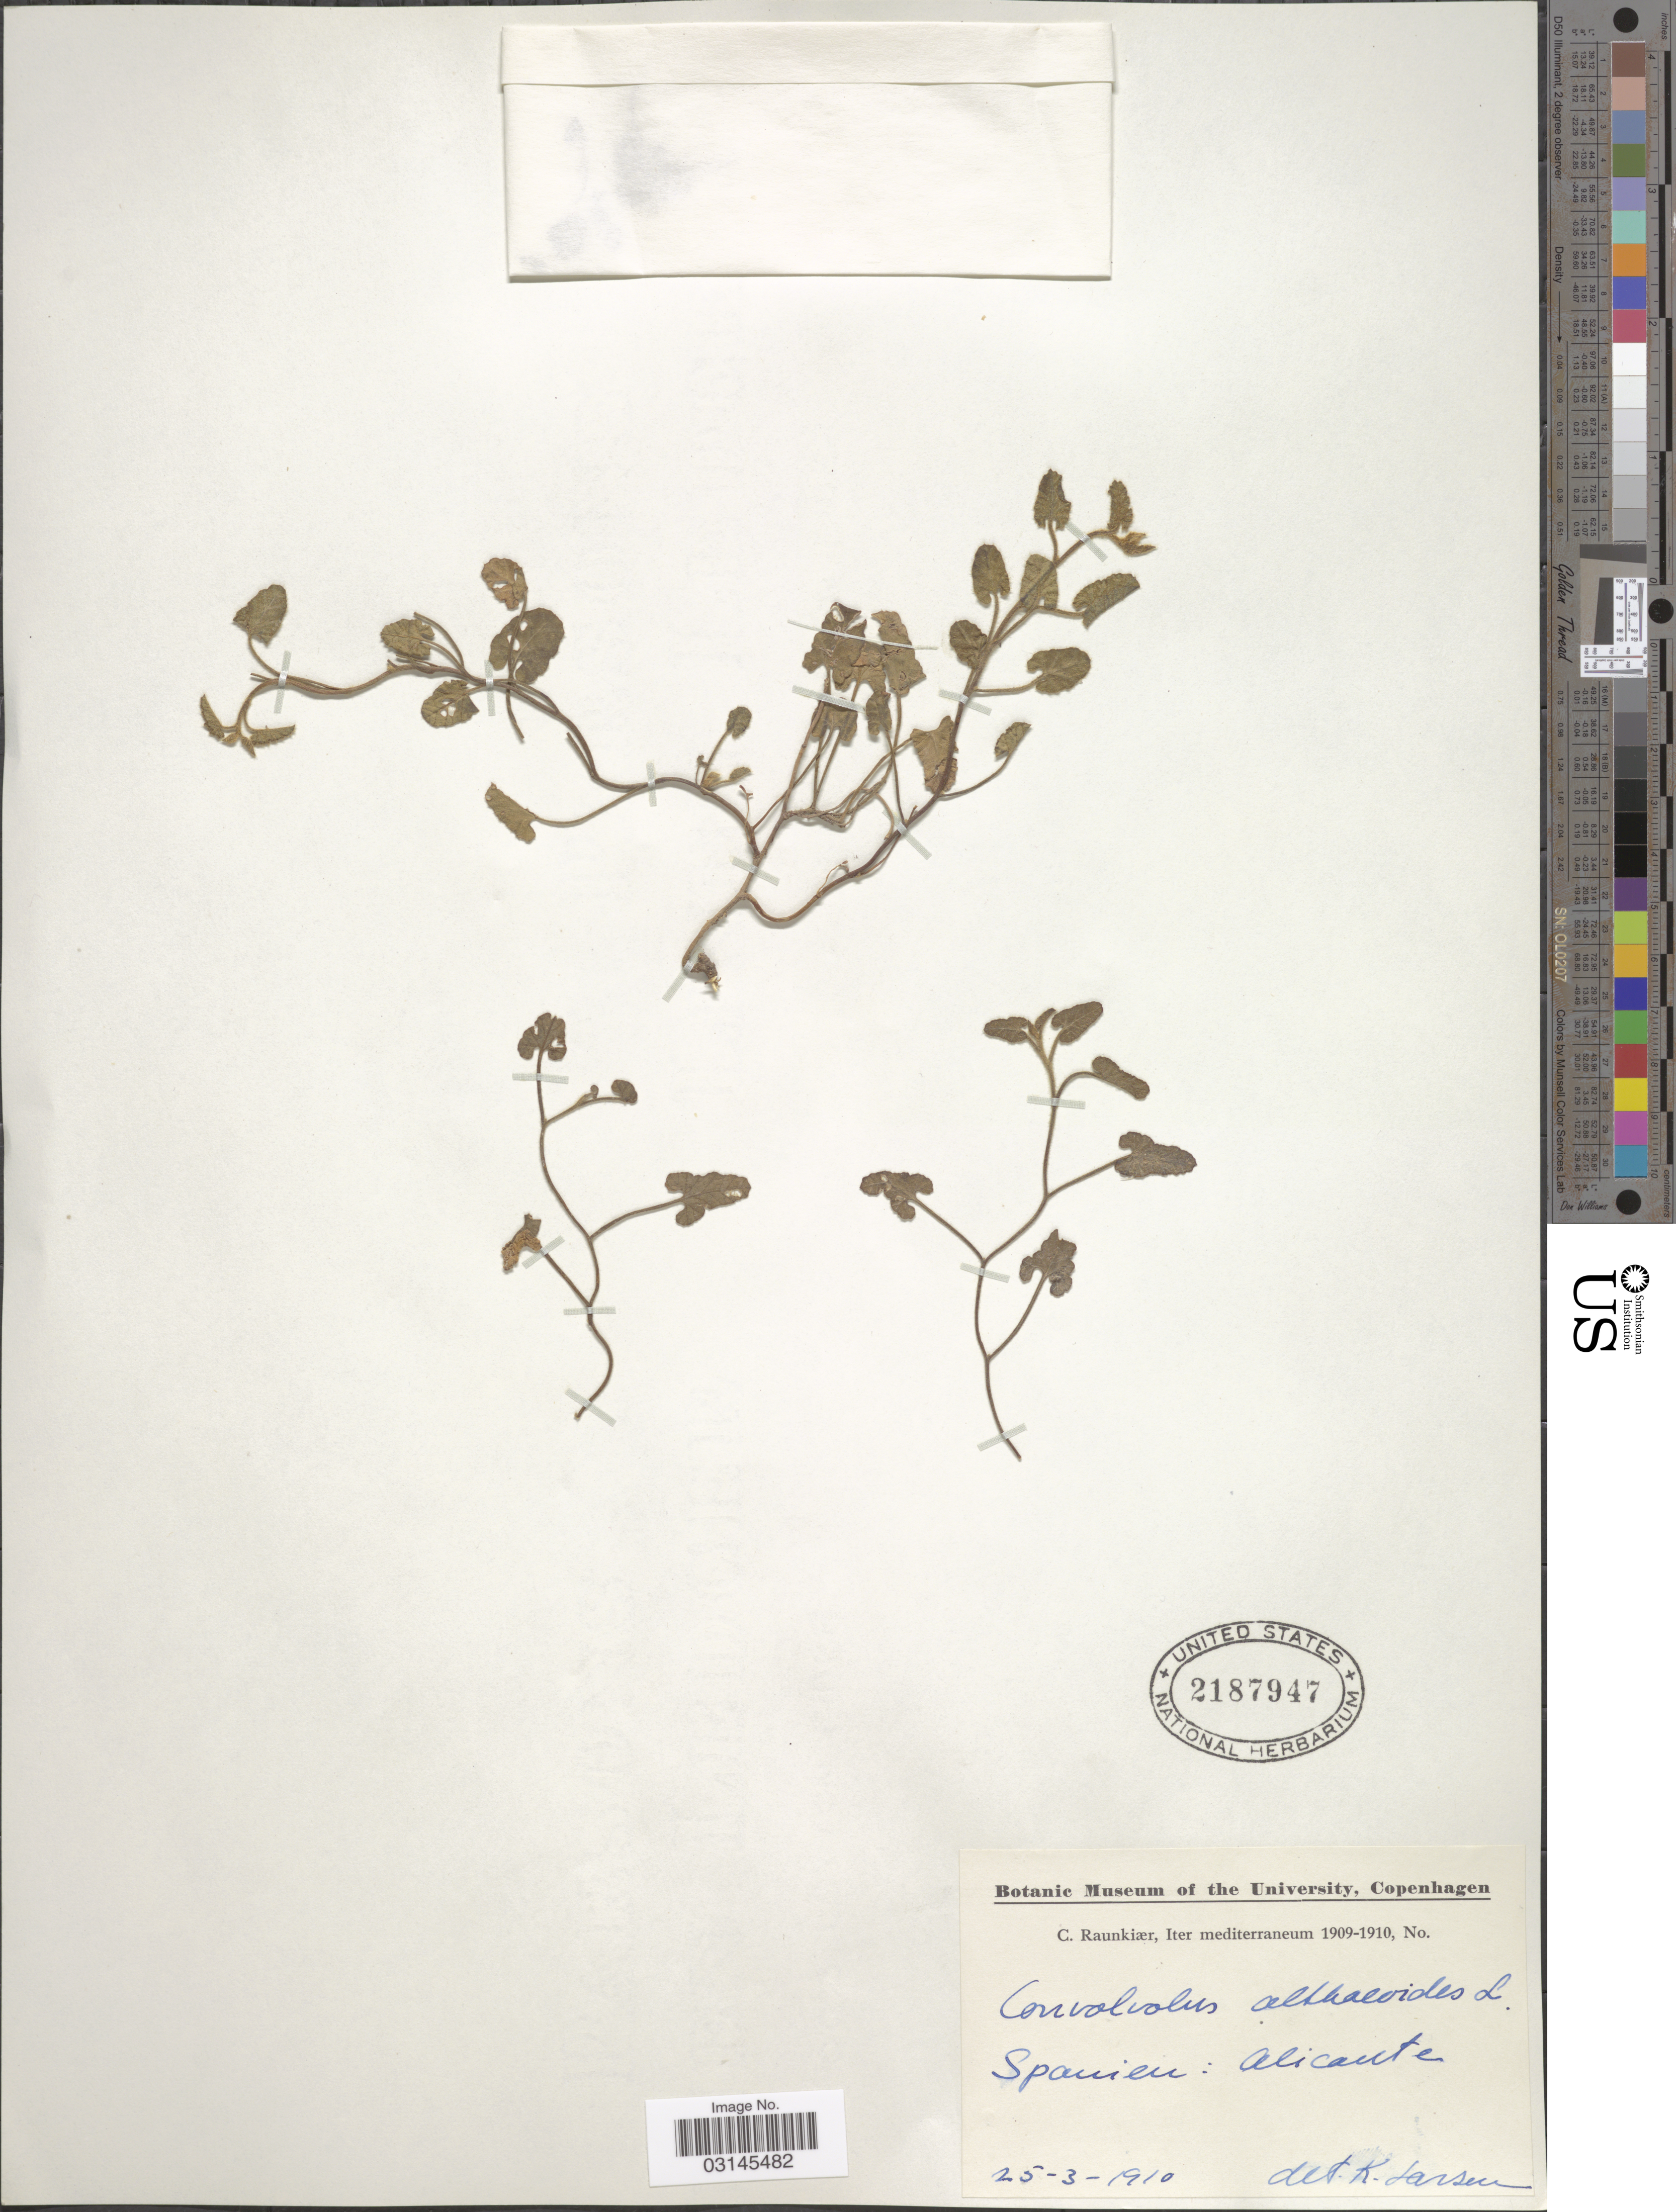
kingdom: Plantae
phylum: Tracheophyta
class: Magnoliopsida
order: Solanales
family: Convolvulaceae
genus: Convolvulus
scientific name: Convolvulus althaeoides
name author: L.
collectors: C. Raunkiær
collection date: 1910-03-25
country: Spain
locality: Iter mediterraneum. Alicante.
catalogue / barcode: US 2187947